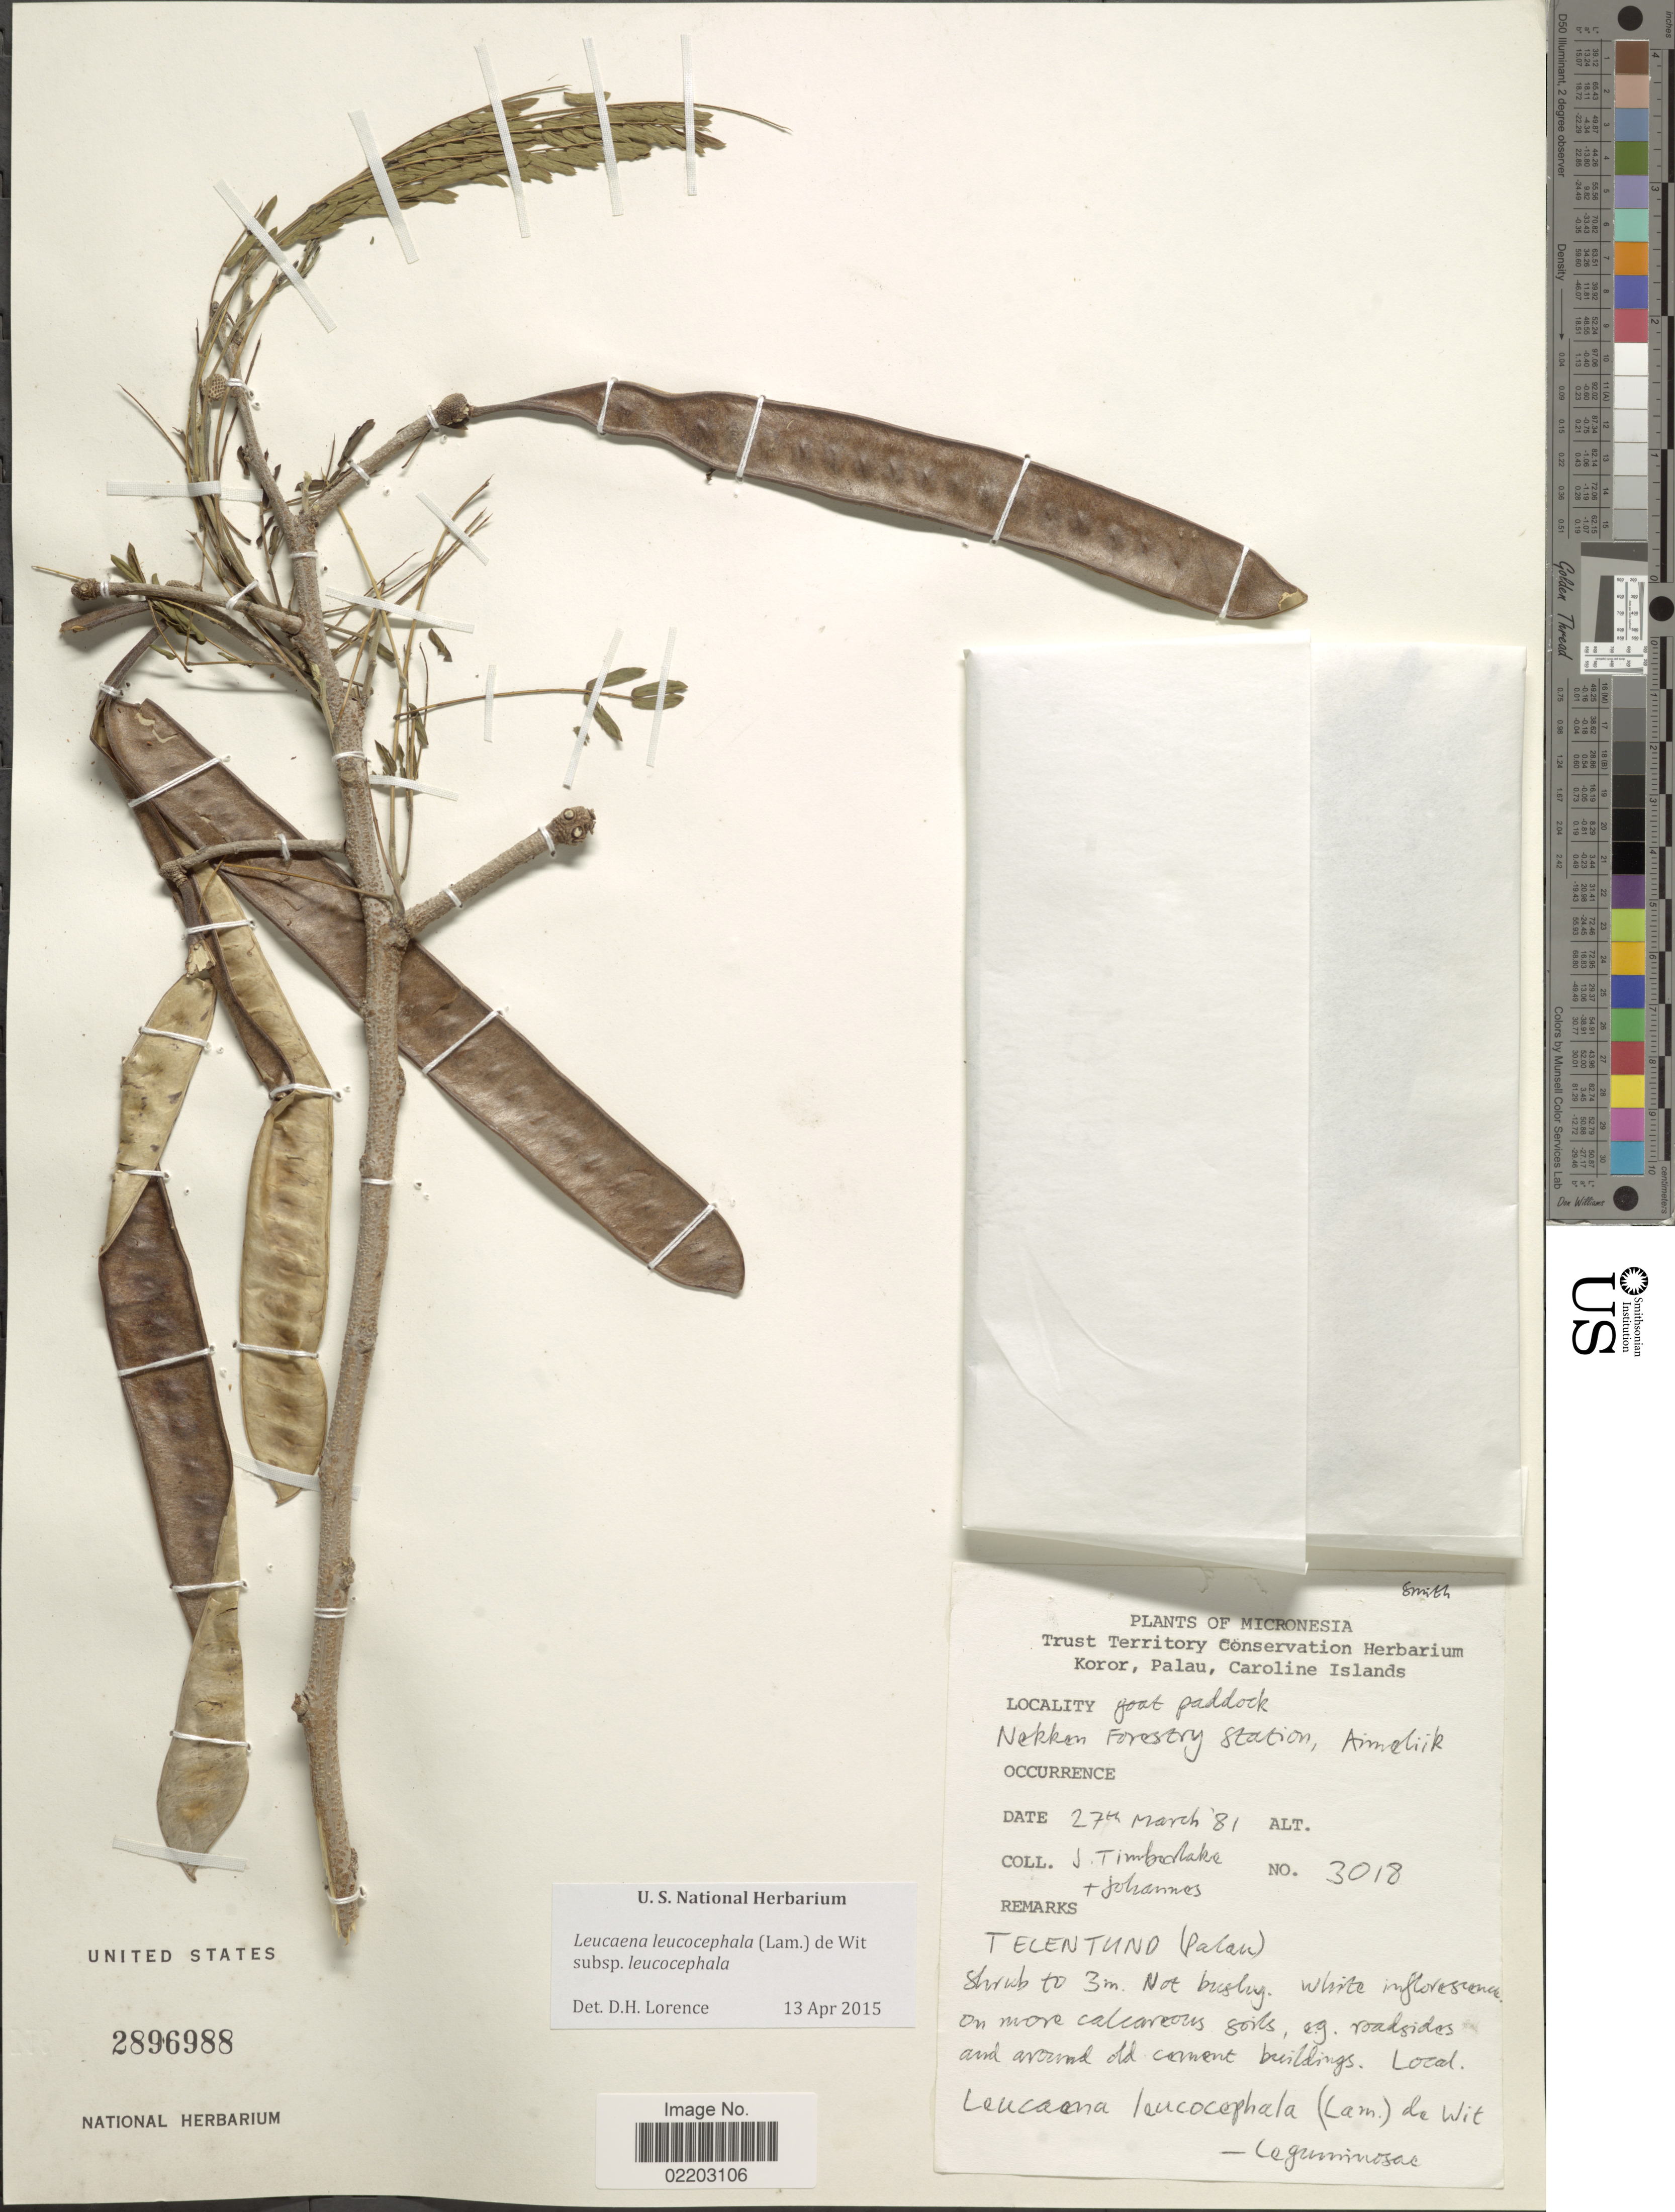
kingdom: Plantae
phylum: Tracheophyta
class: Magnoliopsida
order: Fabales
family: Fabaceae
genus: Leucaena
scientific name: Leucaena leucocephala subsp. leucocephala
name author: (Lam.) de Wit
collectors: J. Timberlake & -. Johannes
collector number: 3018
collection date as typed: Transcribed d/m/y: 27/3/81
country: Micronesia, Federated States of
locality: Micronesia. Goat paddock Nekkon Forestry Station, Aimeliik [interpreted].Telentino (Palau).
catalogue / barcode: US 2896988